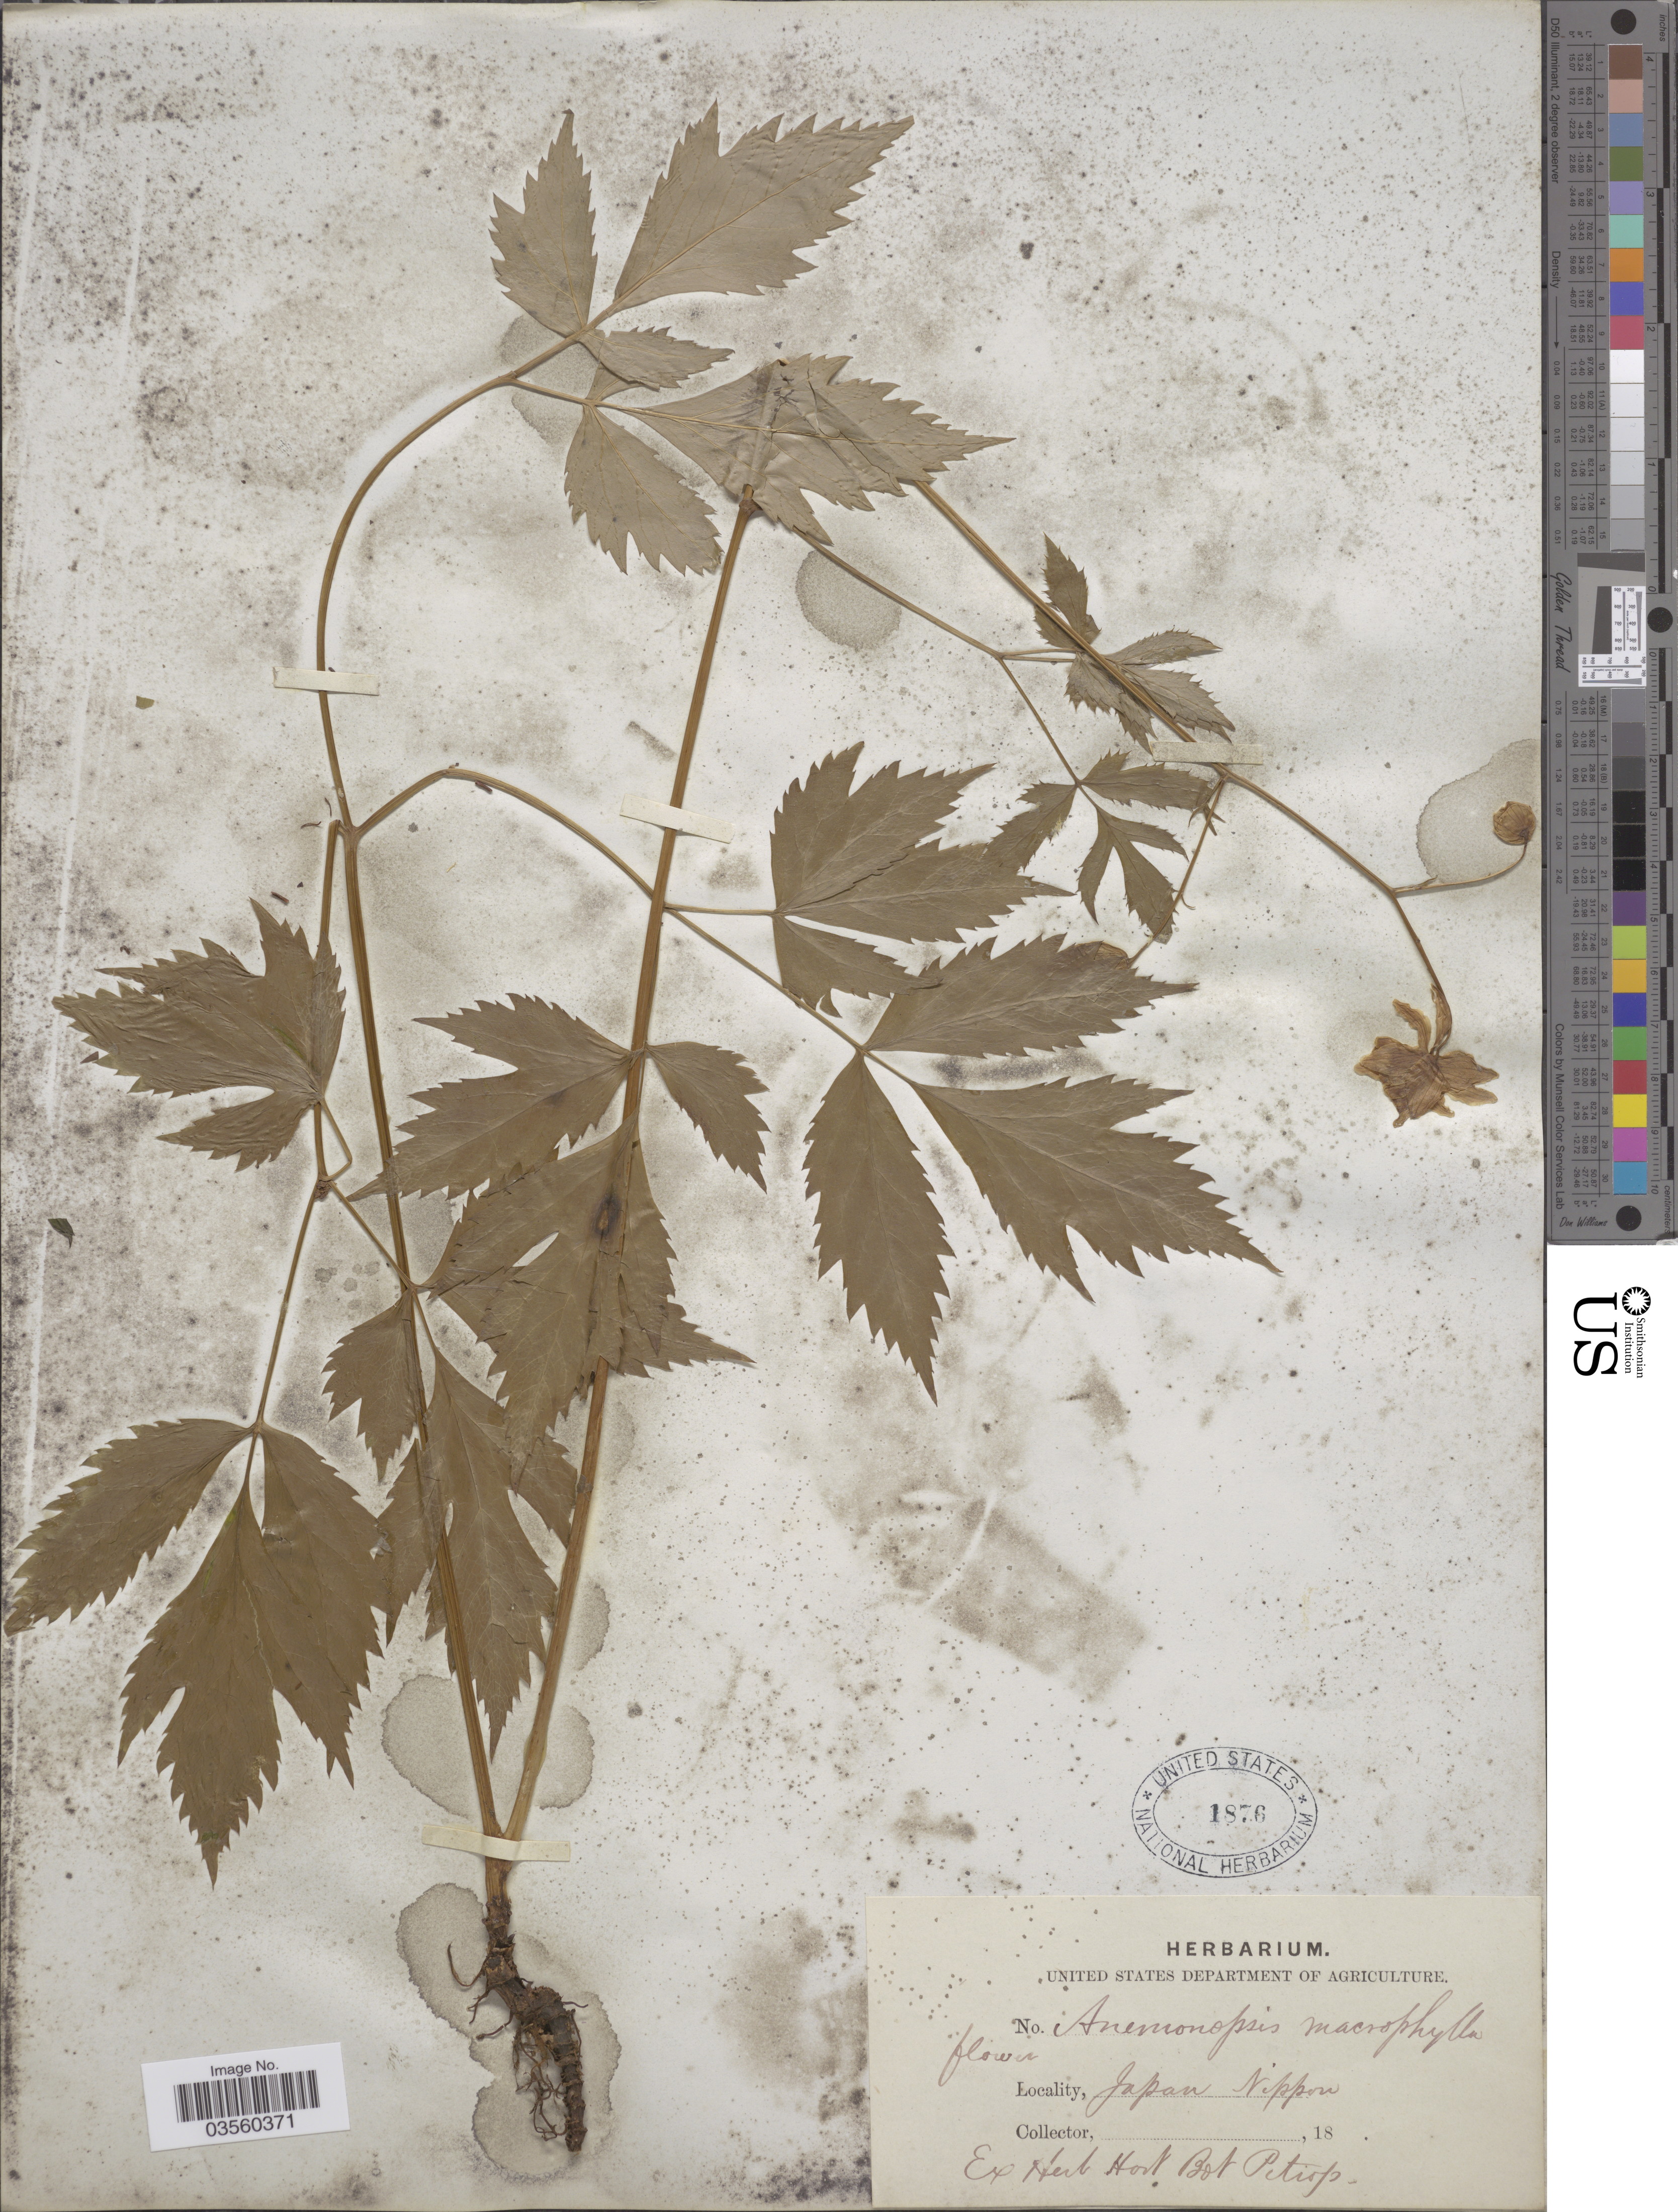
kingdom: Plantae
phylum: Tracheophyta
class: Magnoliopsida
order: Ranunculales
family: Ranunculaceae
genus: Anemonopsis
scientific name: Anemonopsis macrophylla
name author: Siebold & Zucc.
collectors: ex Herb. Horti Bot. Petropolitani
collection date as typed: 18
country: Japan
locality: Nippon.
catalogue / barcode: US 1876